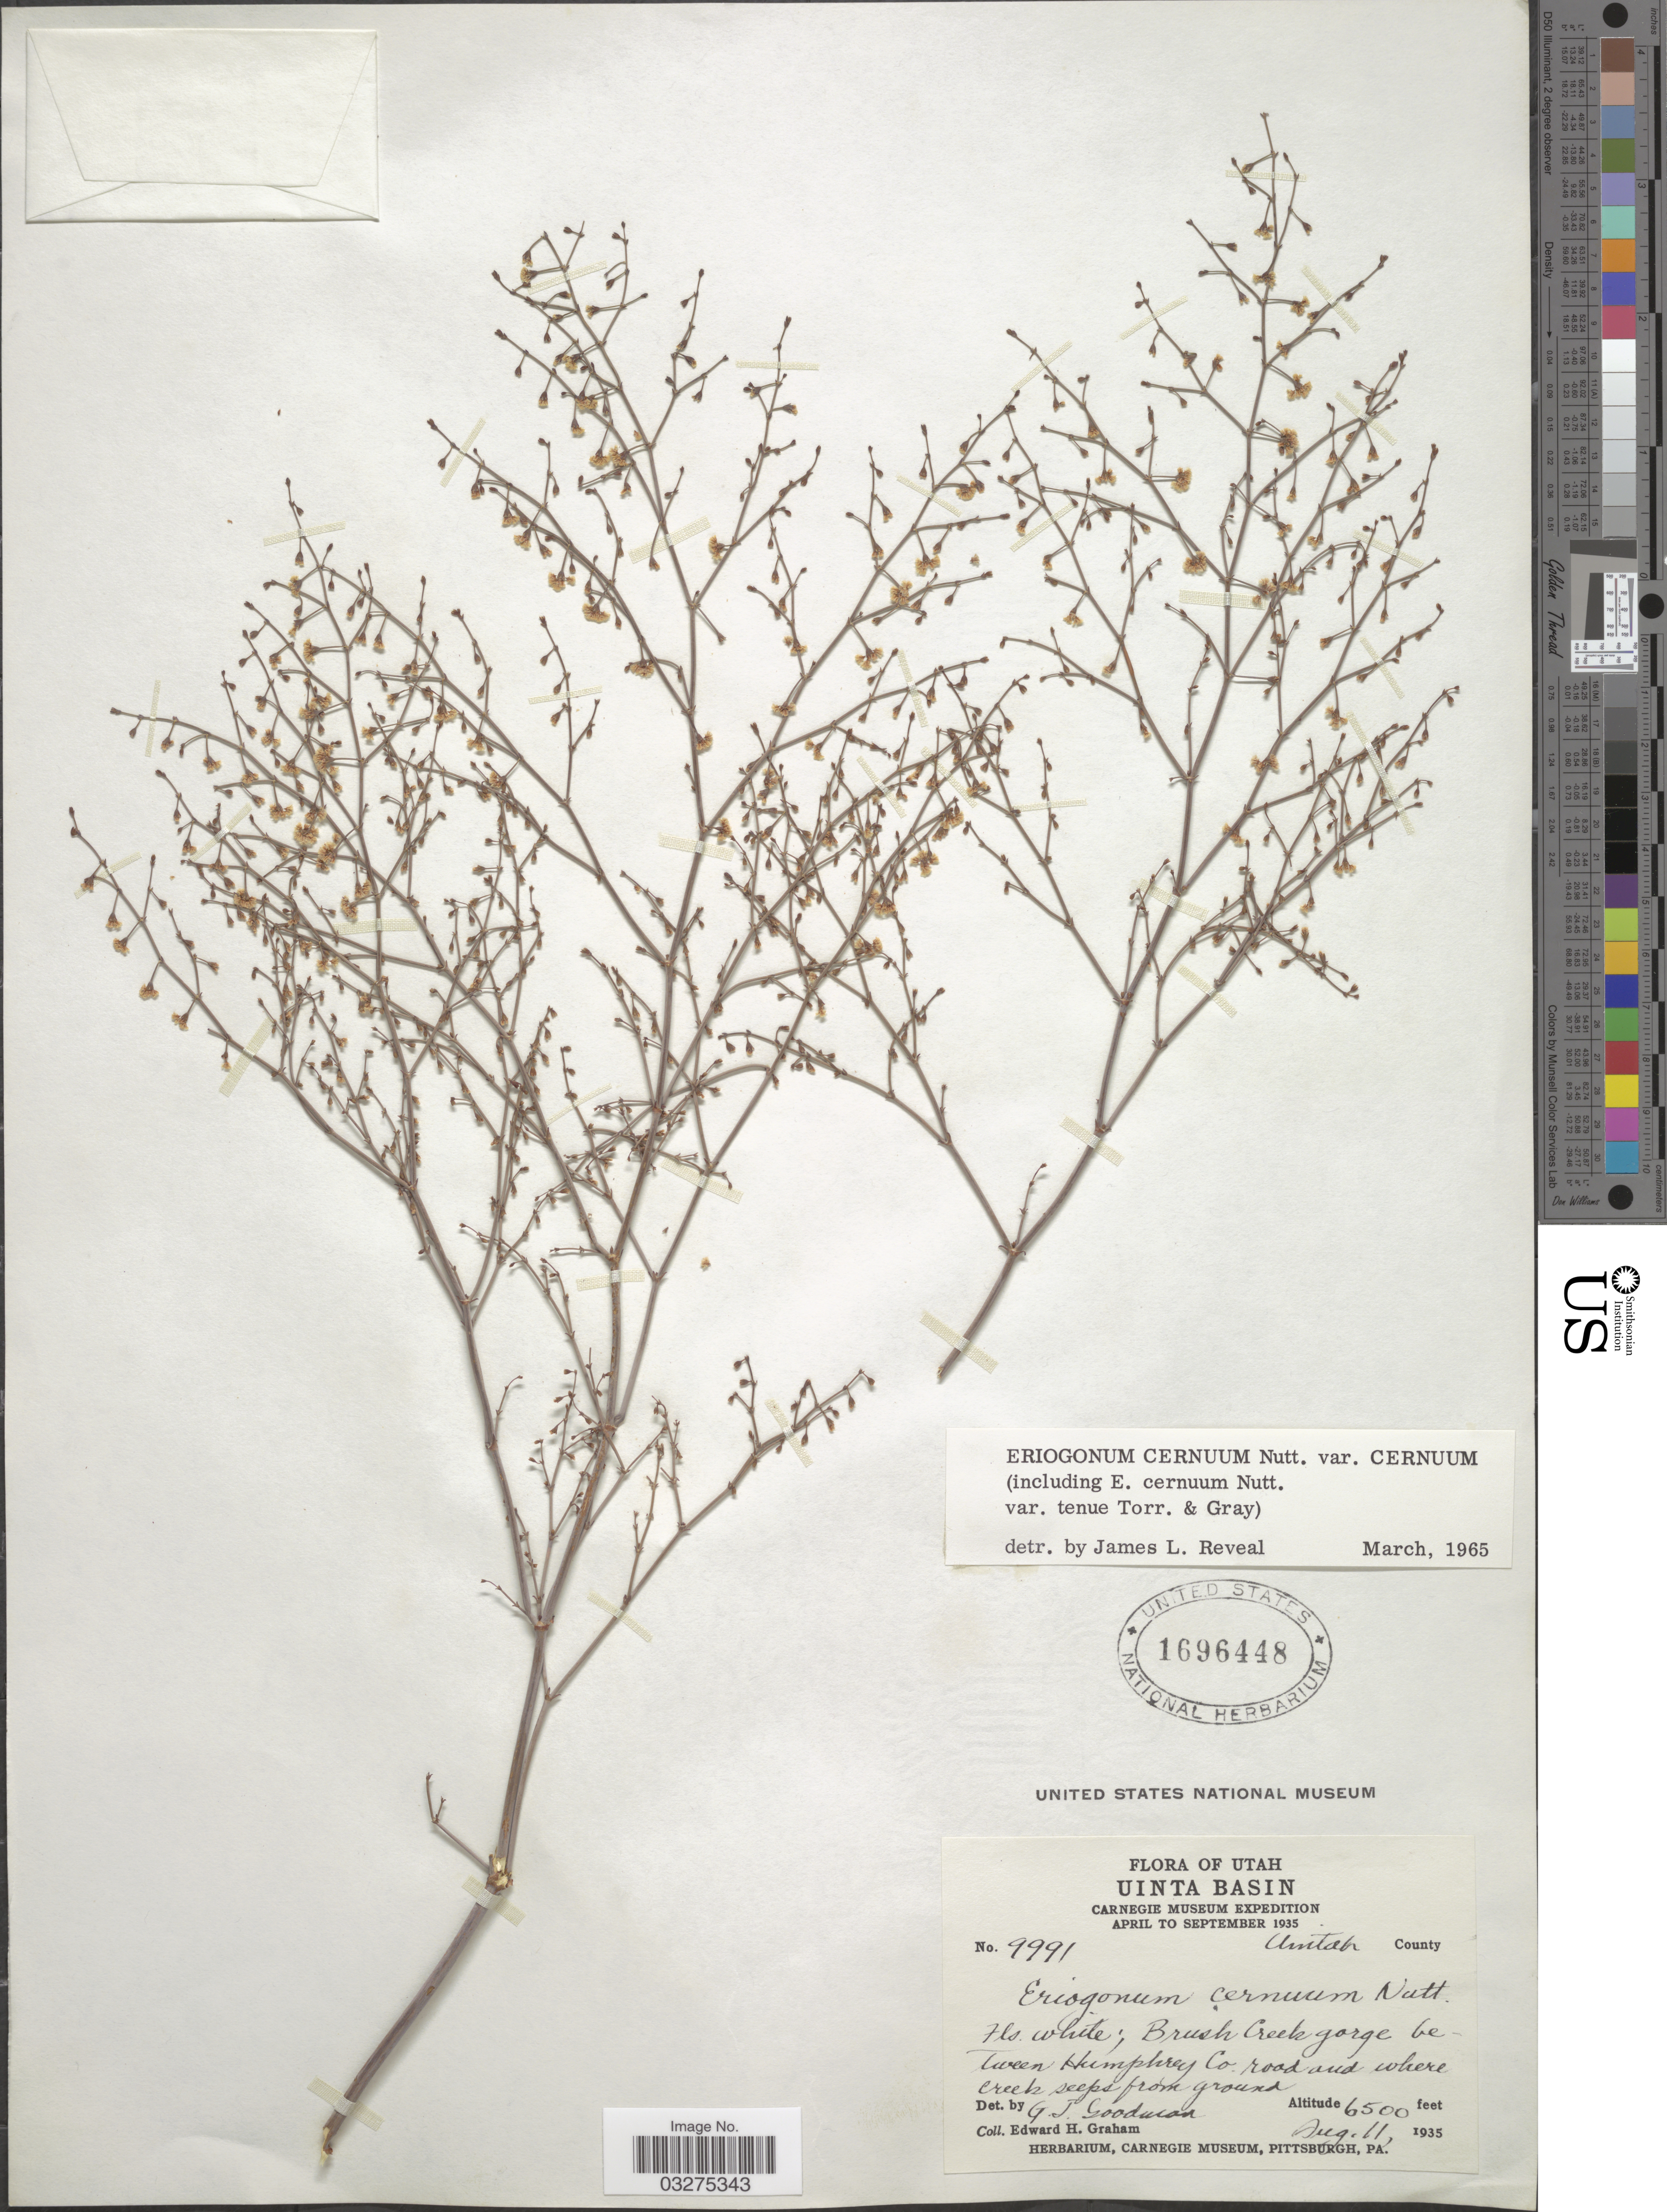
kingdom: Plantae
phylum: Tracheophyta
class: Magnoliopsida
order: Caryophyllales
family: Polygonaceae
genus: Eriogonum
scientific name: Eriogonum cernuum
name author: Nutt.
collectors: E. H. Graham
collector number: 9991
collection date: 1935-08-11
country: United States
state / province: Utah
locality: Uinta Basin. Uintah County. Brush Creek gorge between Humphree Co.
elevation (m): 1981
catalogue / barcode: US 1696448